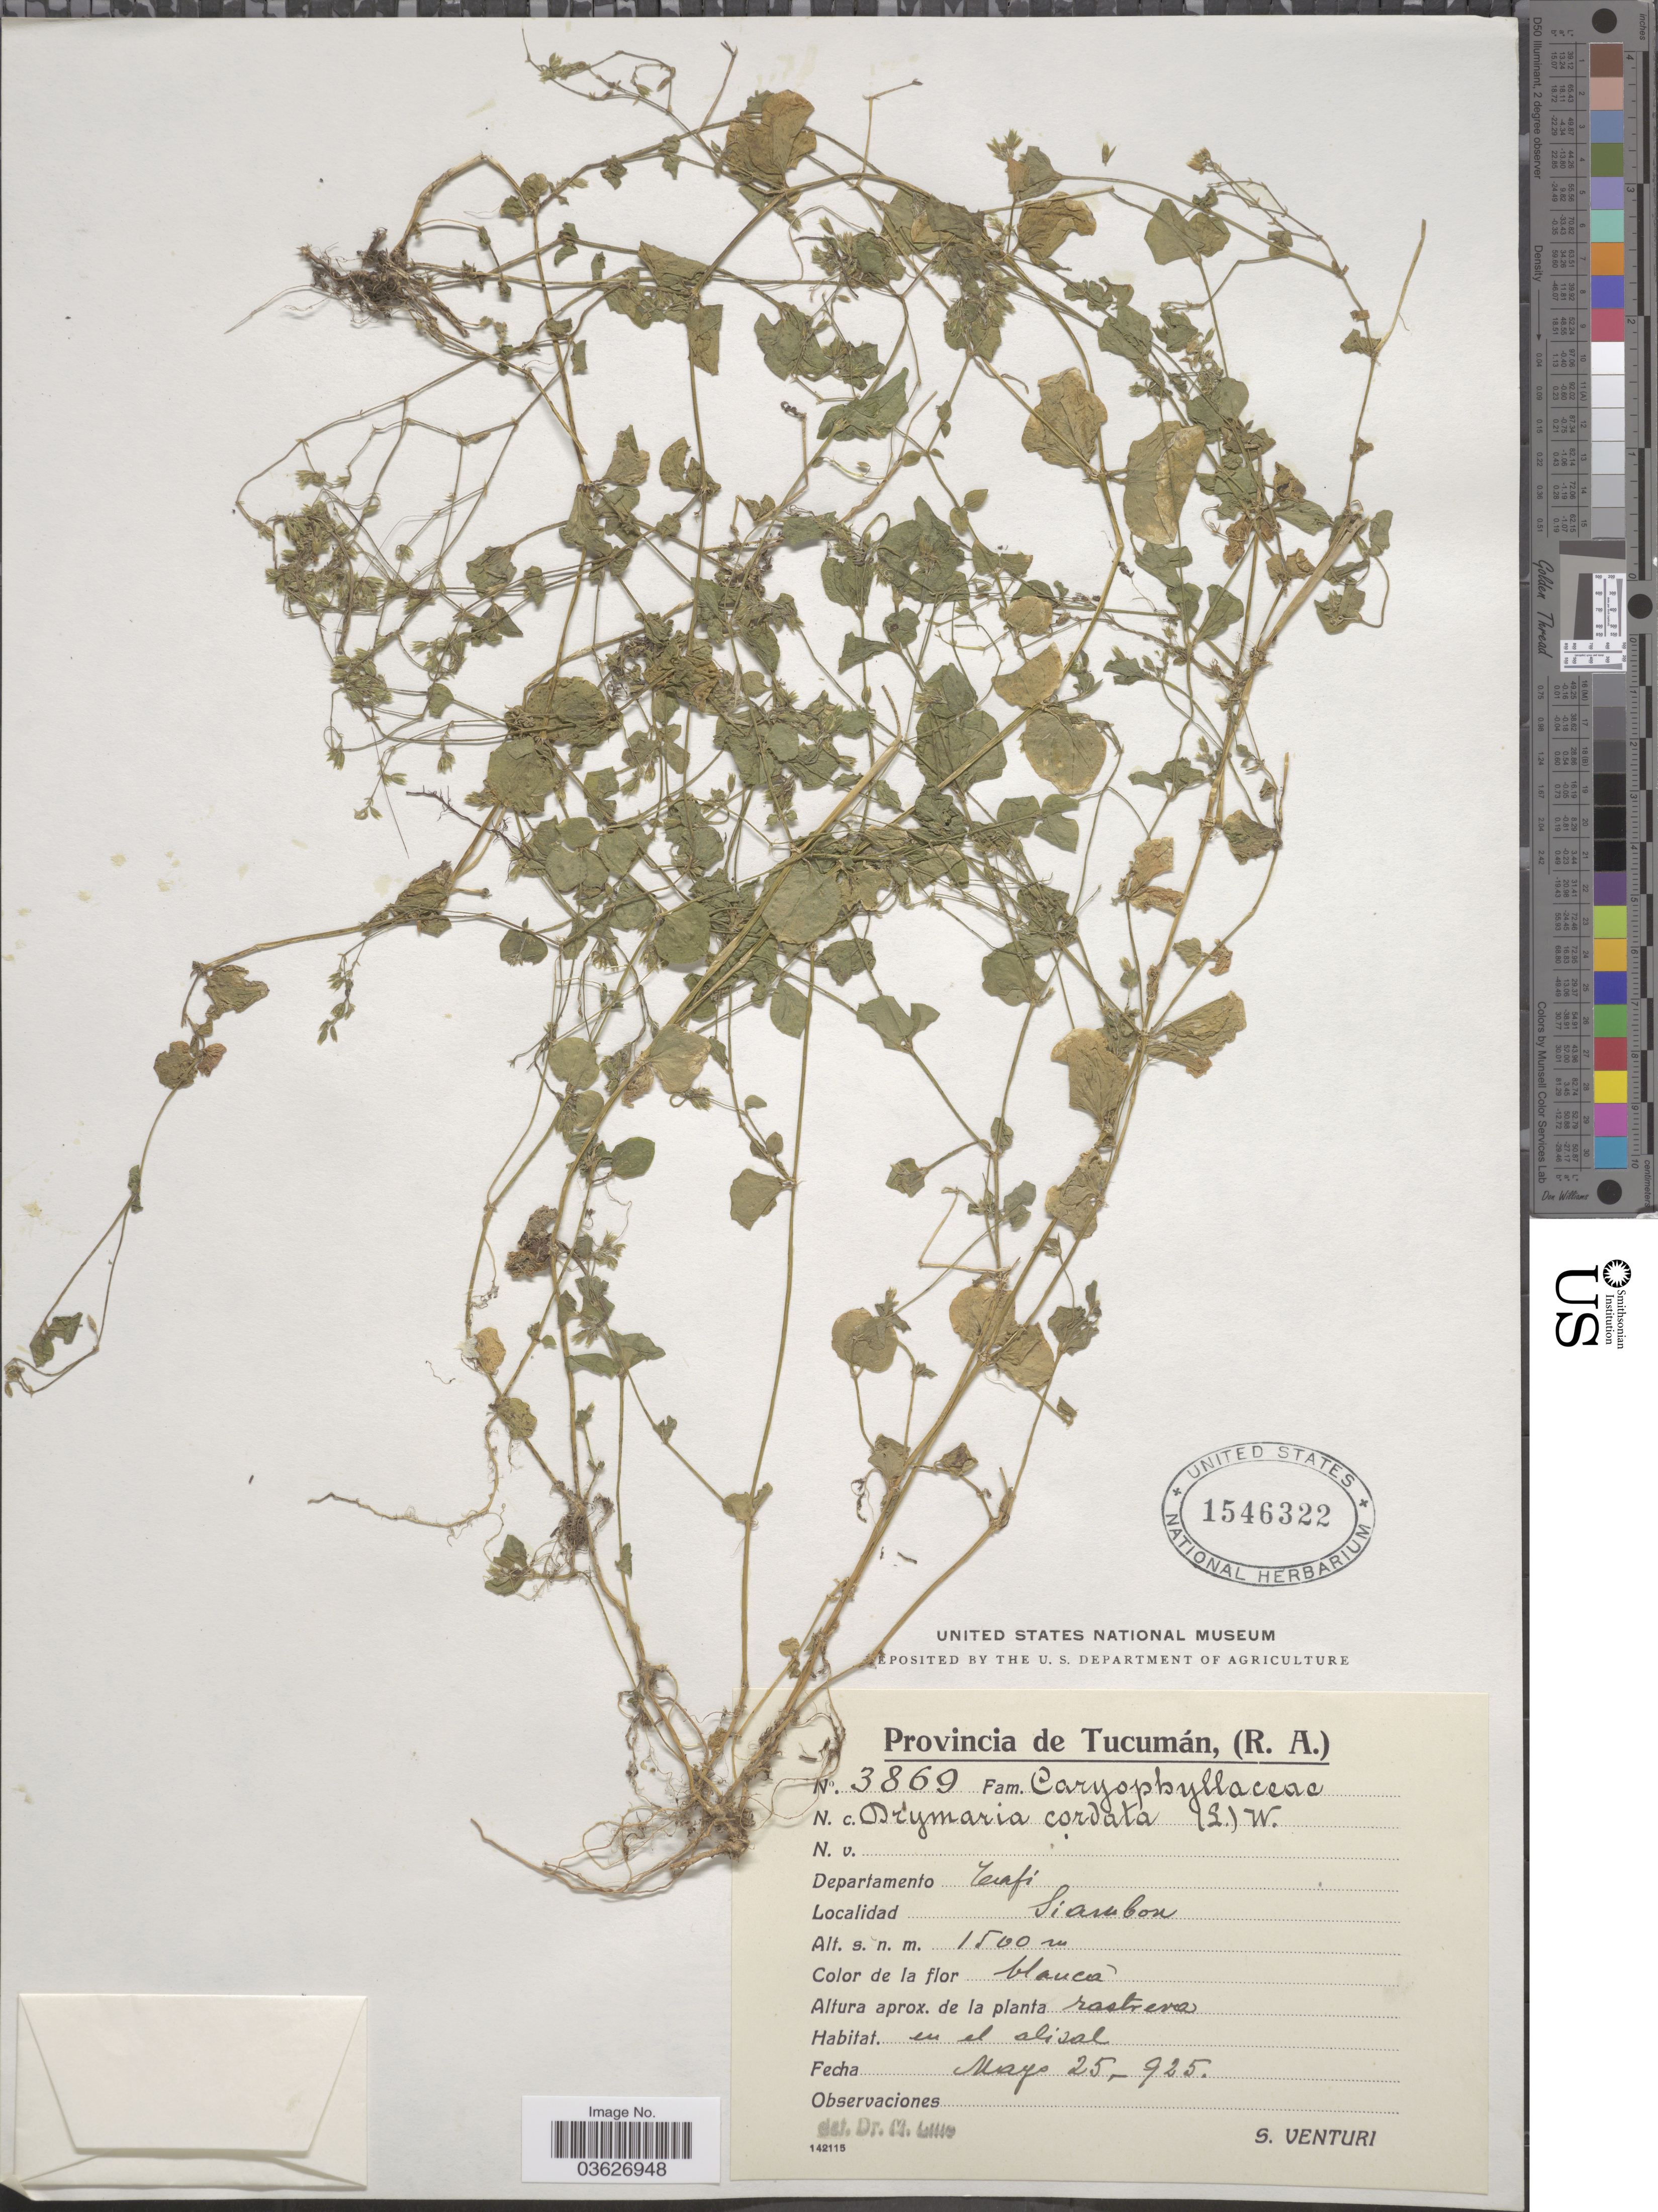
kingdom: Plantae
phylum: Tracheophyta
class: Magnoliopsida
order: Caryophyllales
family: Caryophyllaceae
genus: Drymaria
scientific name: Drymaria cordata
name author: (L.) Willd. ex Schult.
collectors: S. Venturi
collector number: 3869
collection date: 1925-05-25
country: Argentina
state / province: Tucuman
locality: Departamento Tafi. Siambon.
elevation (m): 1500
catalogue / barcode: US 1546322